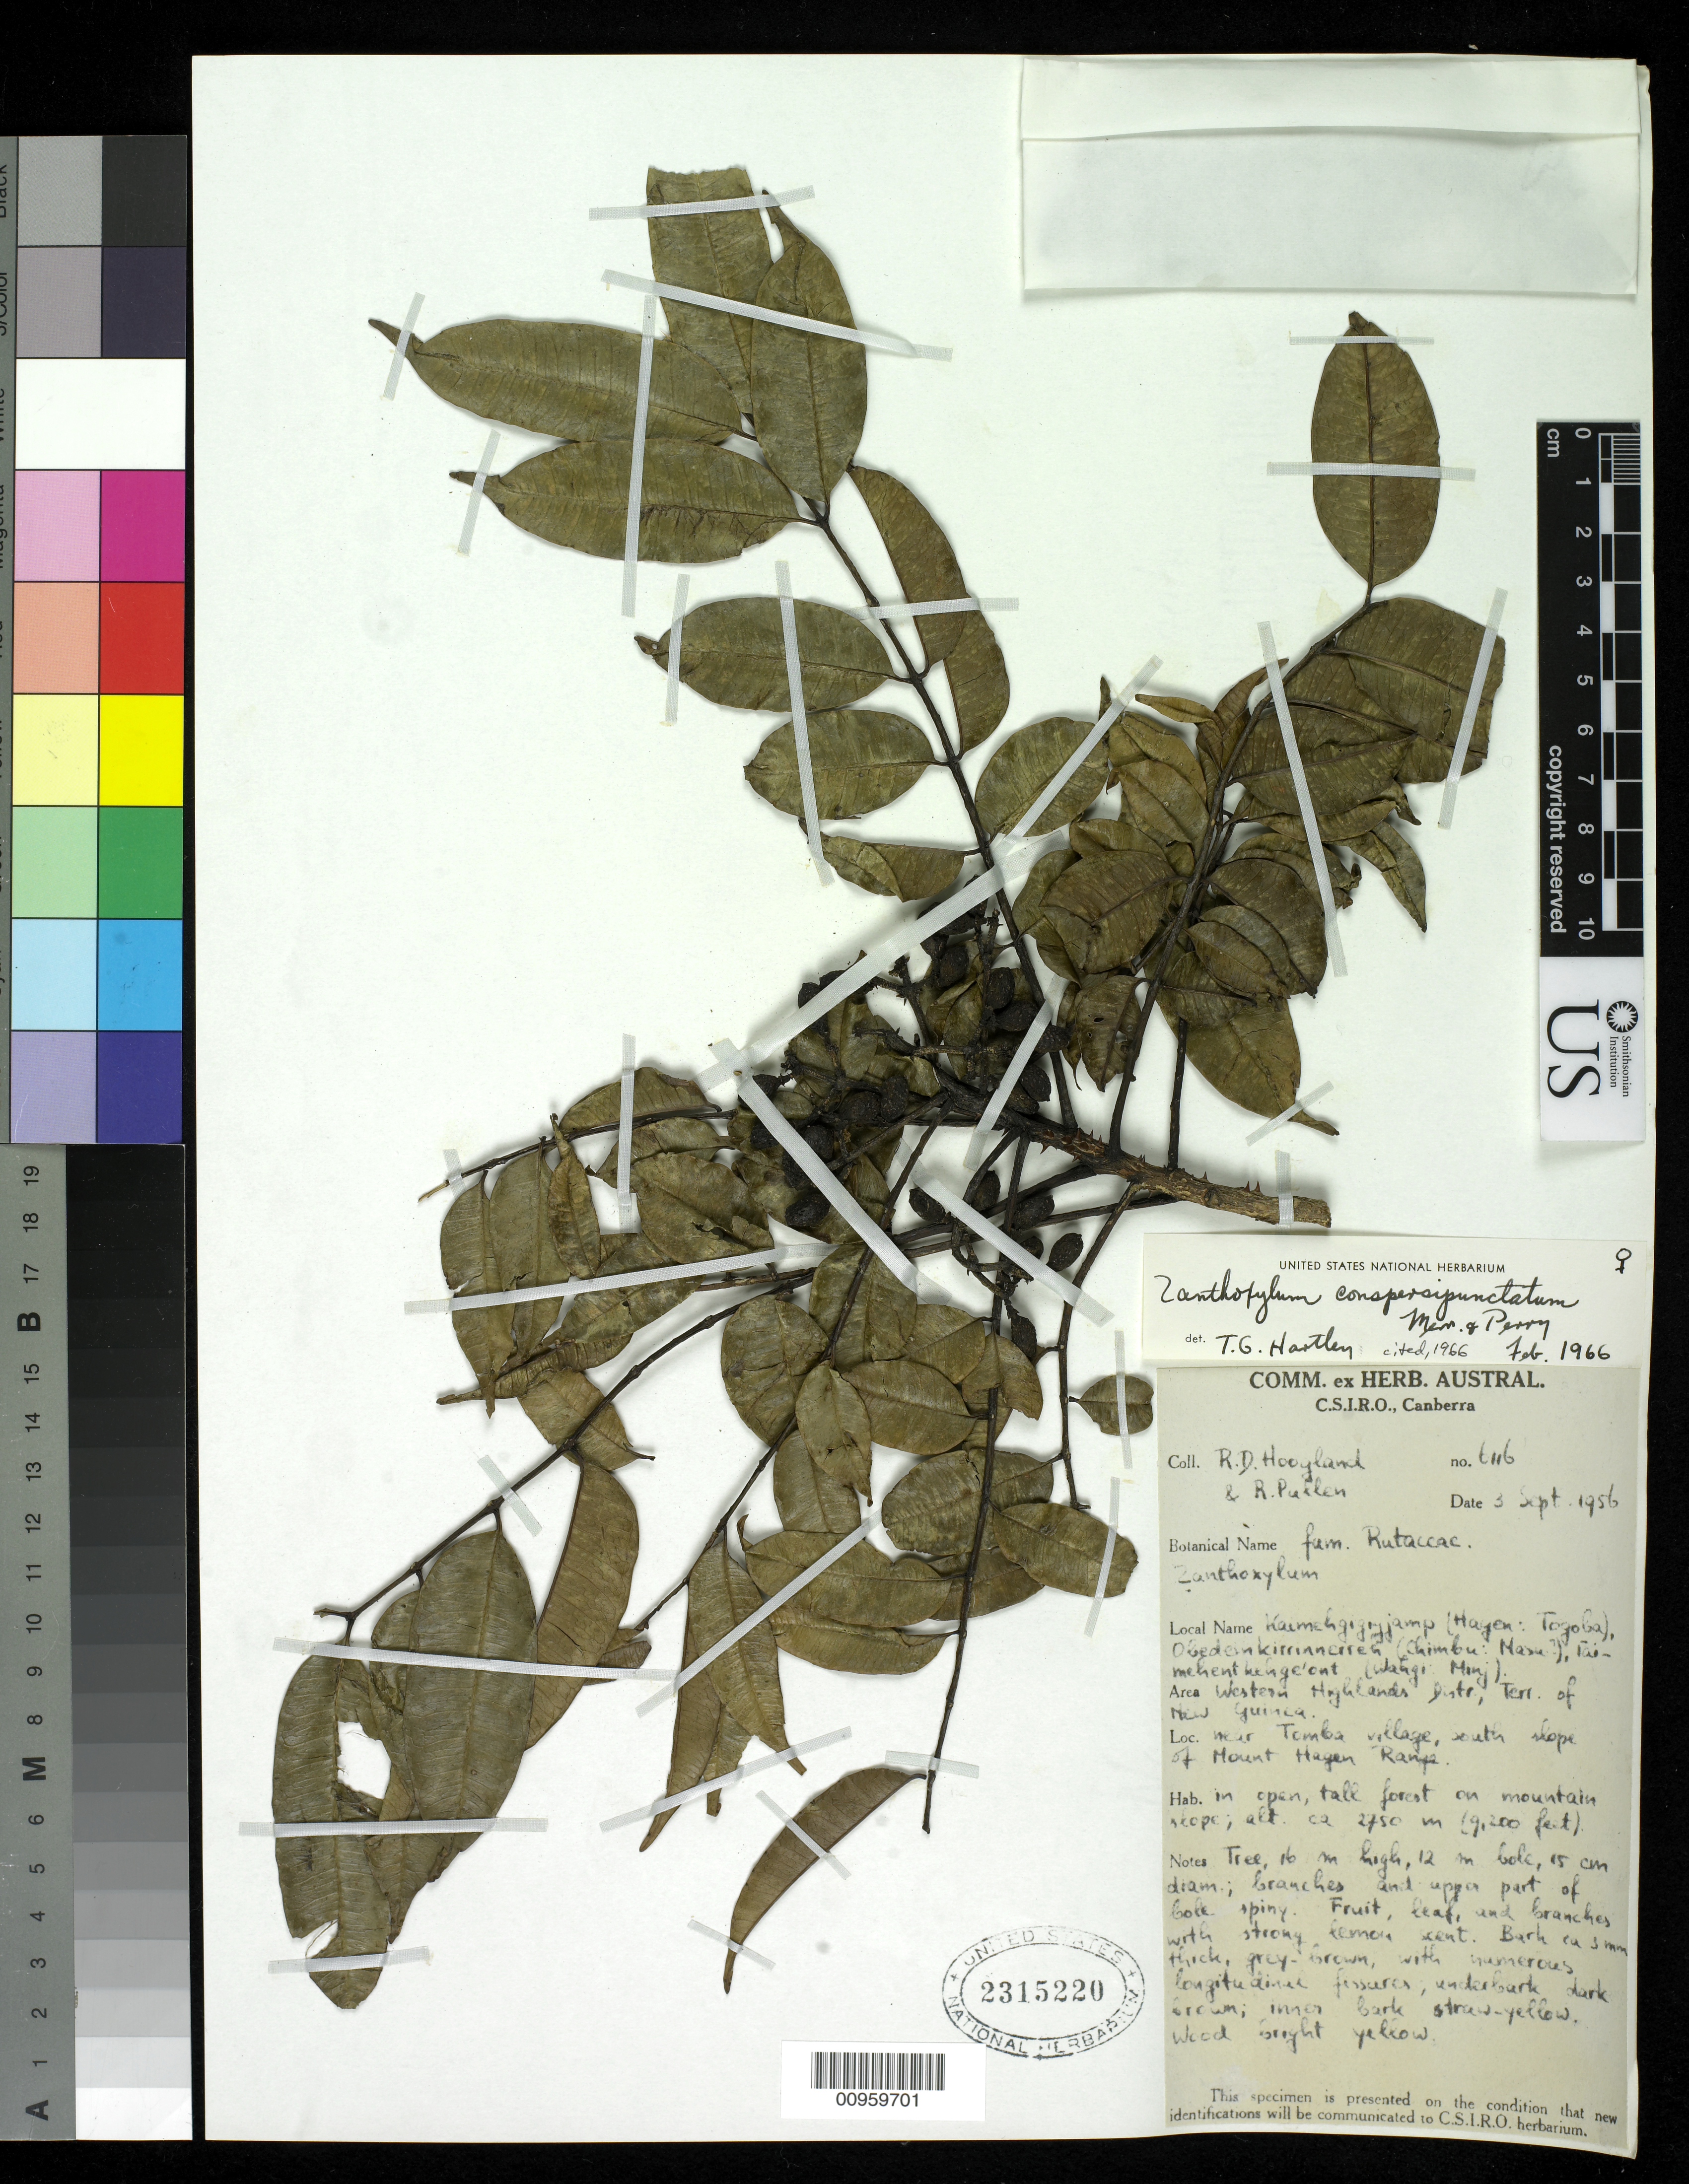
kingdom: Plantae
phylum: Tracheophyta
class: Magnoliopsida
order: Sapindales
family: Rutaceae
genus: Zanthoxylum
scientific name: Zanthoxylum conspersipunctatum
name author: Merr. & L.M. Perry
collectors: R. D. Hoogland & R. Pullen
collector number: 6116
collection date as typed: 05 Sep 1956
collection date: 1956-09-05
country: Papua New Guinea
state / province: Western Highlands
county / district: Mount Hagen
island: New Guinea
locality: near Tomba village, South slope of Mt. Hagan Range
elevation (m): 2804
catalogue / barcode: US 2315220